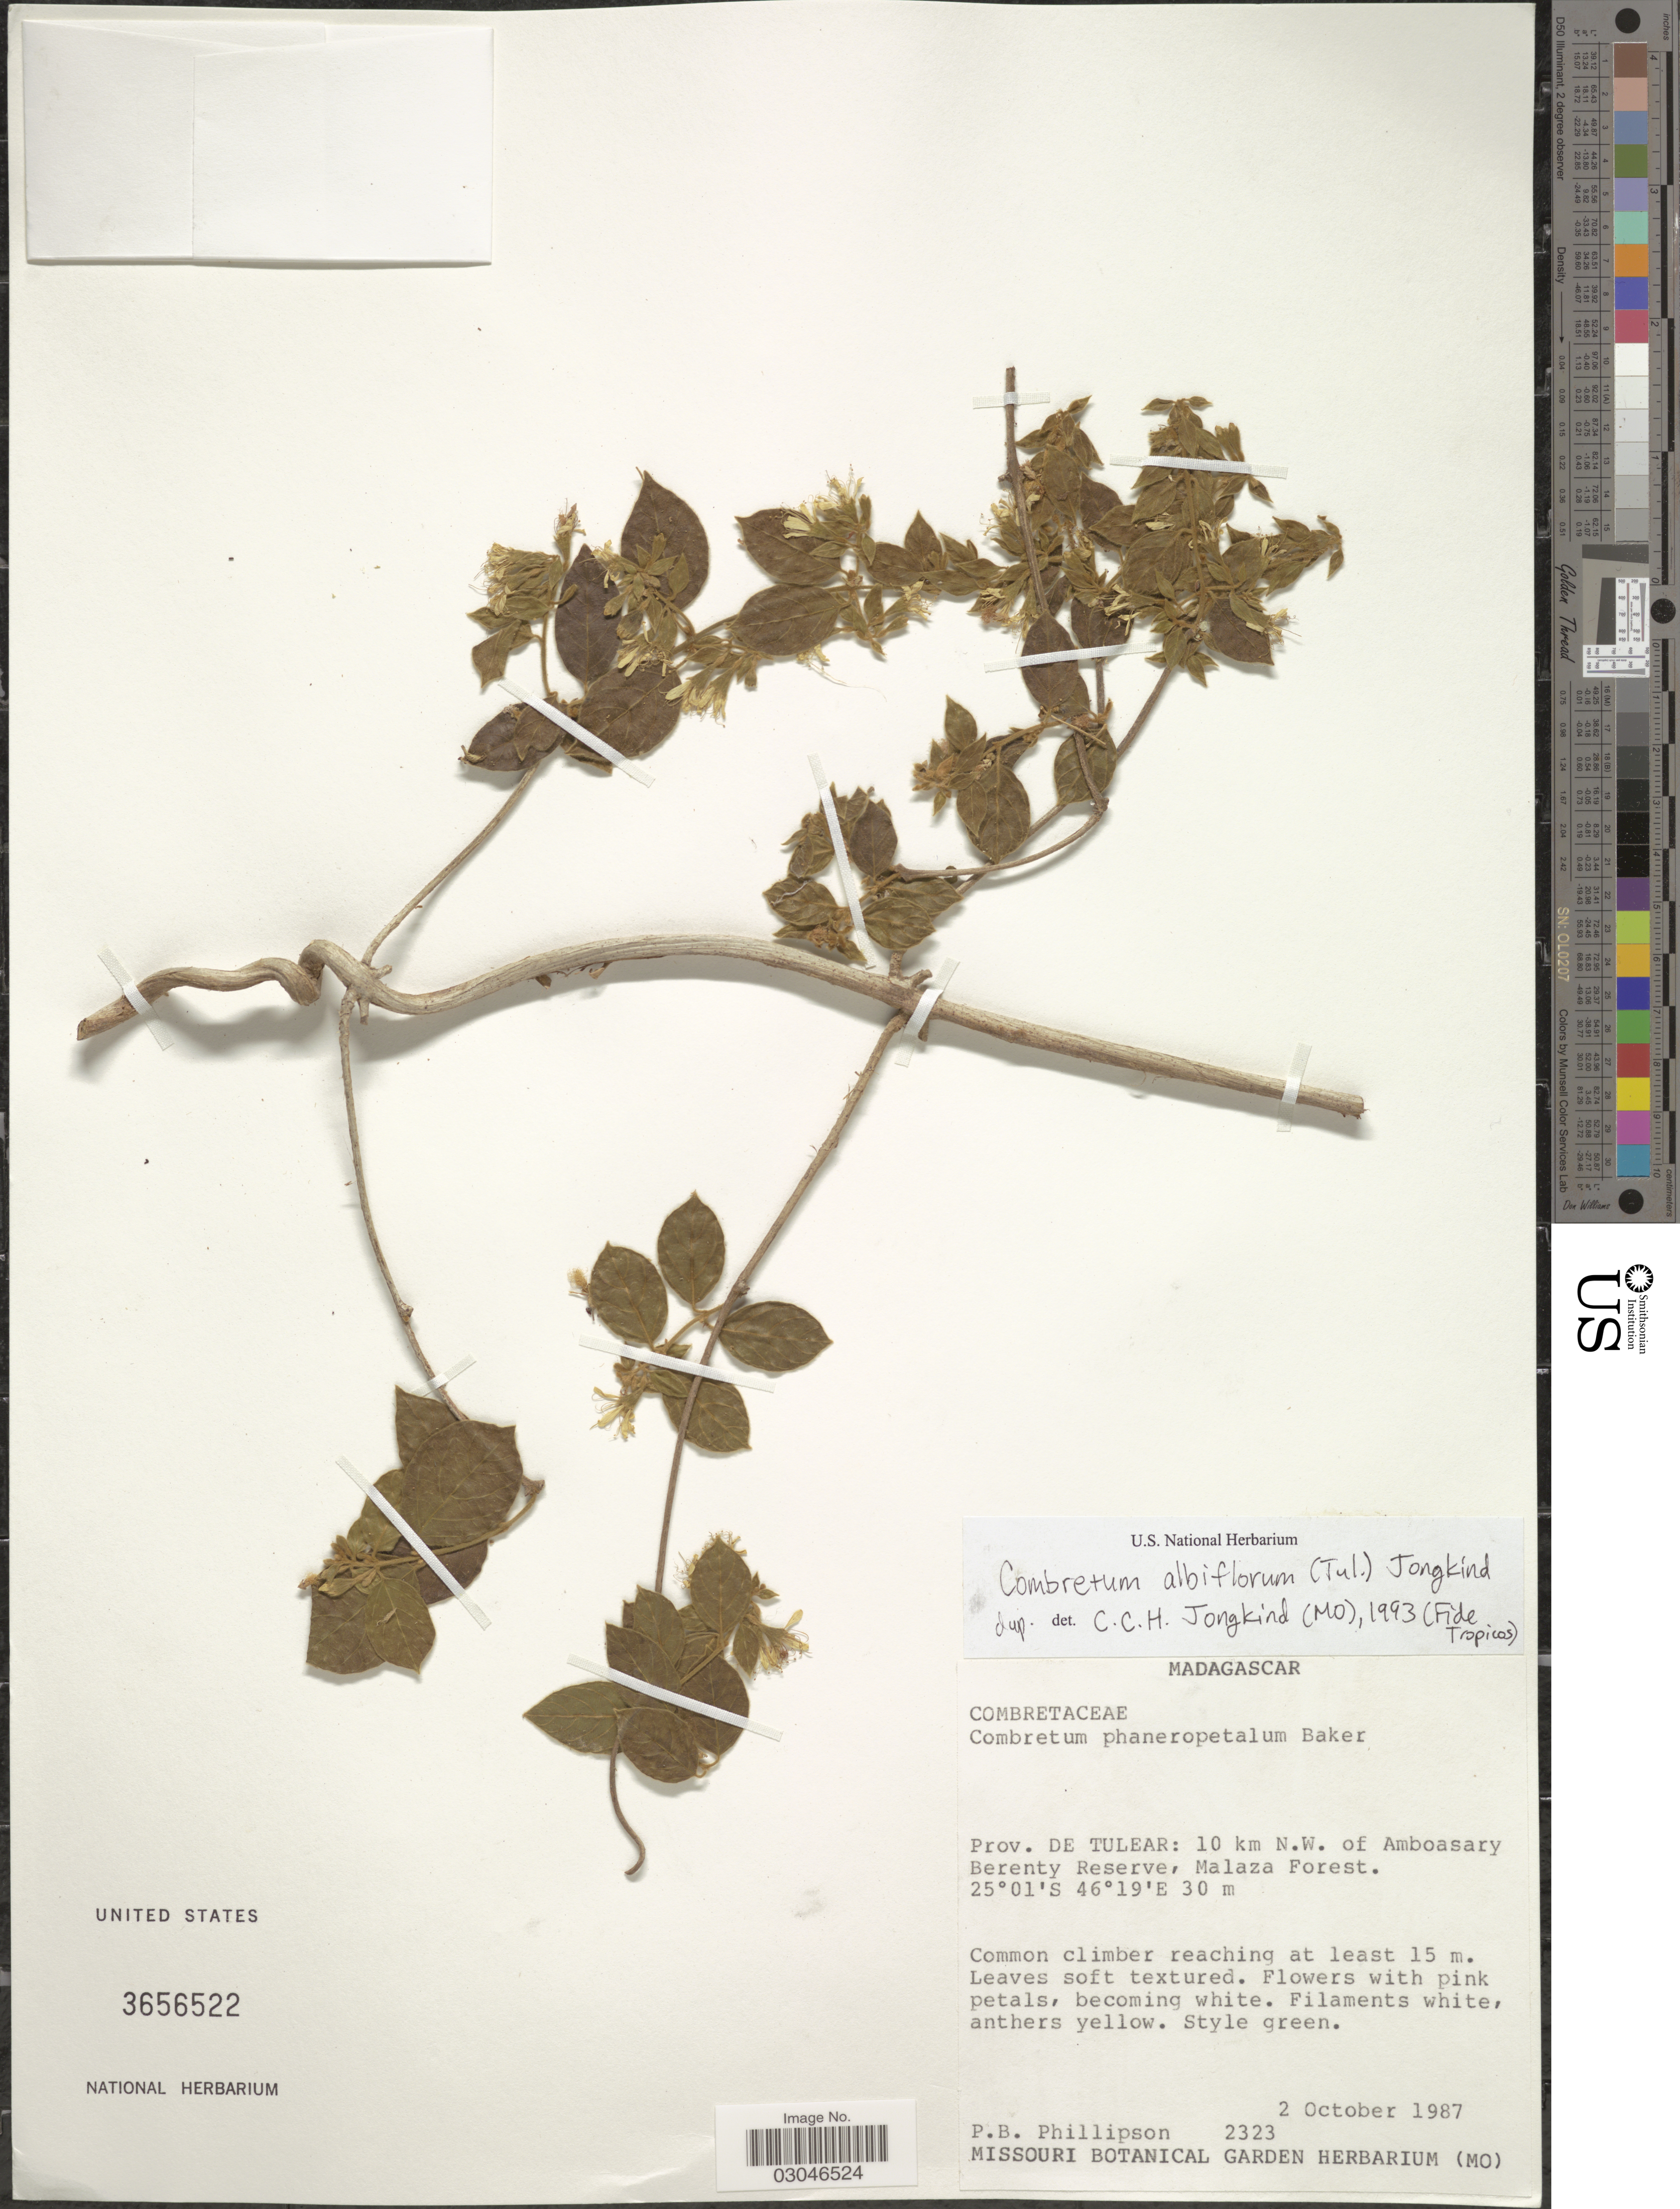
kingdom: Plantae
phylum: Tracheophyta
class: Magnoliopsida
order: Myrtales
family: Combretaceae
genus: Combretum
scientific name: Combretum albiflorum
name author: (Tul.) Jongkind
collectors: P. B. Phillipson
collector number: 2323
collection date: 1987-10-02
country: Madagascar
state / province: Anosy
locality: Prov. de Tulear: 10 km N.W. of Amboasary Berenty Reserve, Malaza Forest.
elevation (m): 30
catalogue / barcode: US 3656522